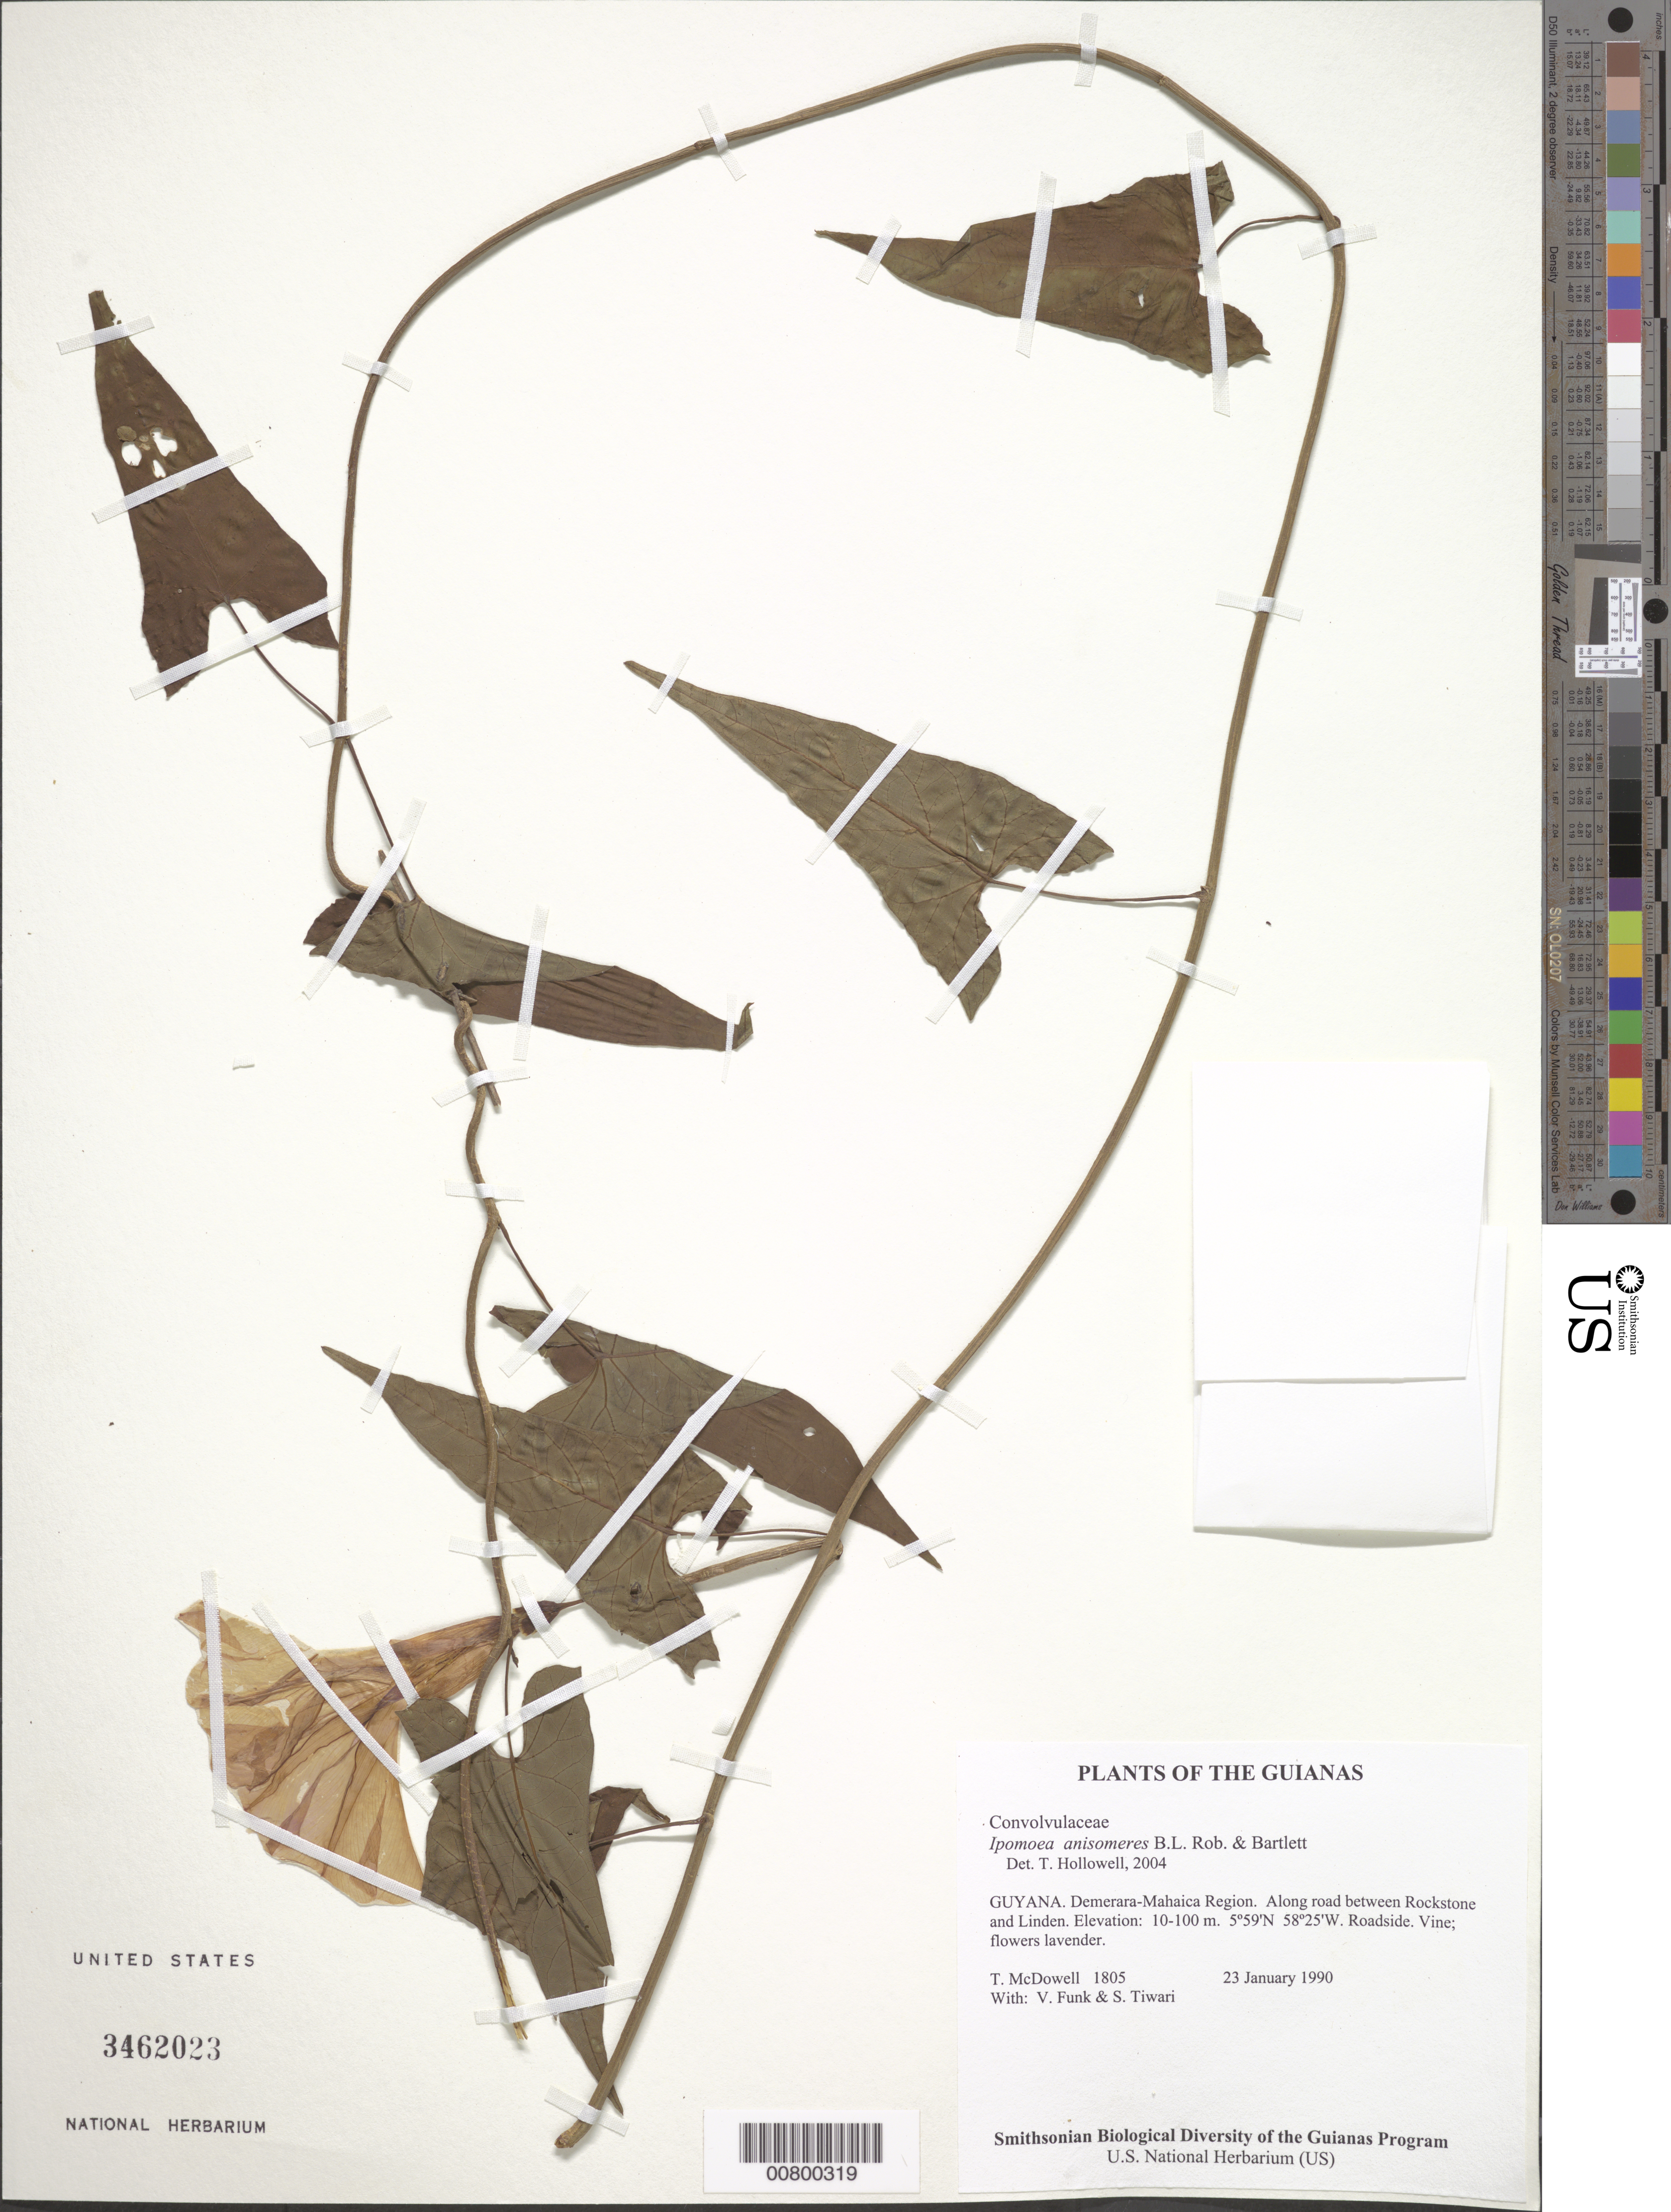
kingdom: Plantae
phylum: Tracheophyta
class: Magnoliopsida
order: Solanales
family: Convolvulaceae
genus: Ipomoea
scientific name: Ipomoea anisomeres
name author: B.L. Rob. & Bartlett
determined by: Hollowell, T. H., (BOT), Smithsonian Institution - National Museum of Natural History (UNITED STATES)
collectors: T. McDowell, V. Funk & S. Tiwari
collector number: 1805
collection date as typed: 23 January 1990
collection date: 1990-01-23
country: Guyana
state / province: Demerara-Mahaica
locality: Along road between Rockstone and Linden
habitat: Roadside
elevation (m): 10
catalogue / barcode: US 3462023